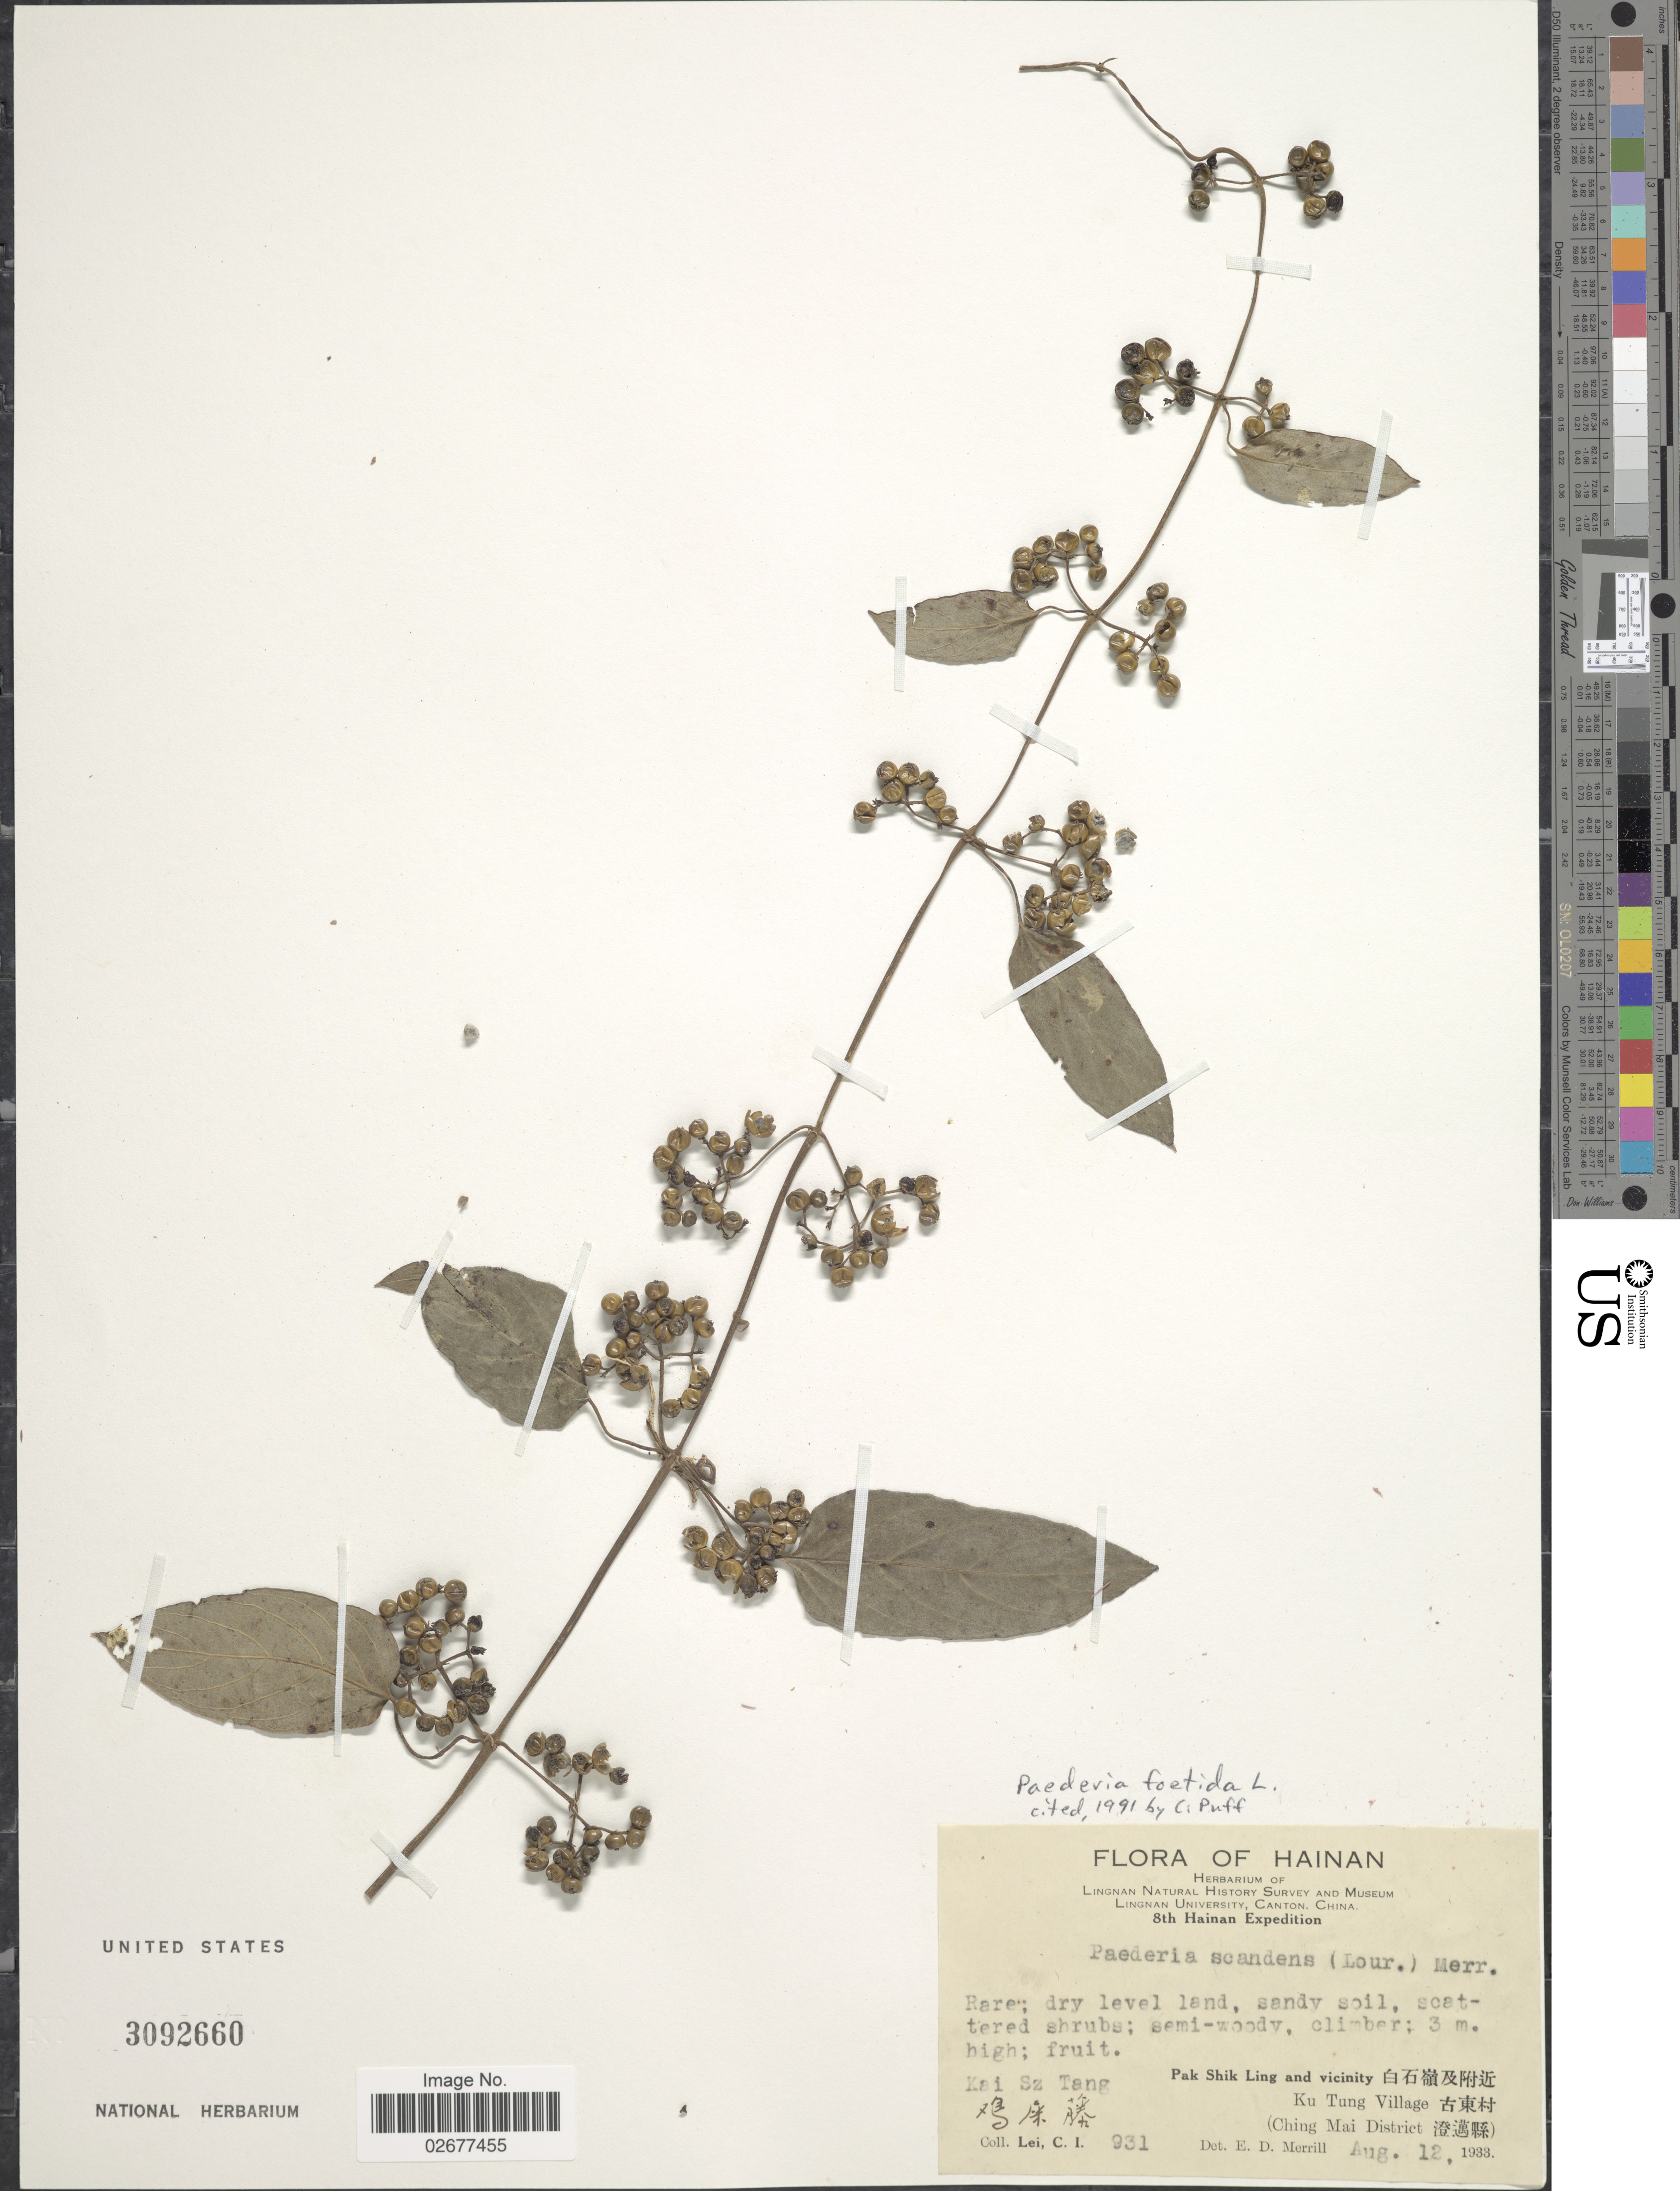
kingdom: Plantae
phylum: Tracheophyta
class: Magnoliopsida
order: Gentianales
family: Rubiaceae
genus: Paederia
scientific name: Paederia foetida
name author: L.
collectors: C. I. Lei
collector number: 931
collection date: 1933-08-12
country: China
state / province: Hainan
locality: Kai Sz Tang. Pak Shik Ling and vicinity. Ku Tung Village (Ching Mai District).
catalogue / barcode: US 3092660